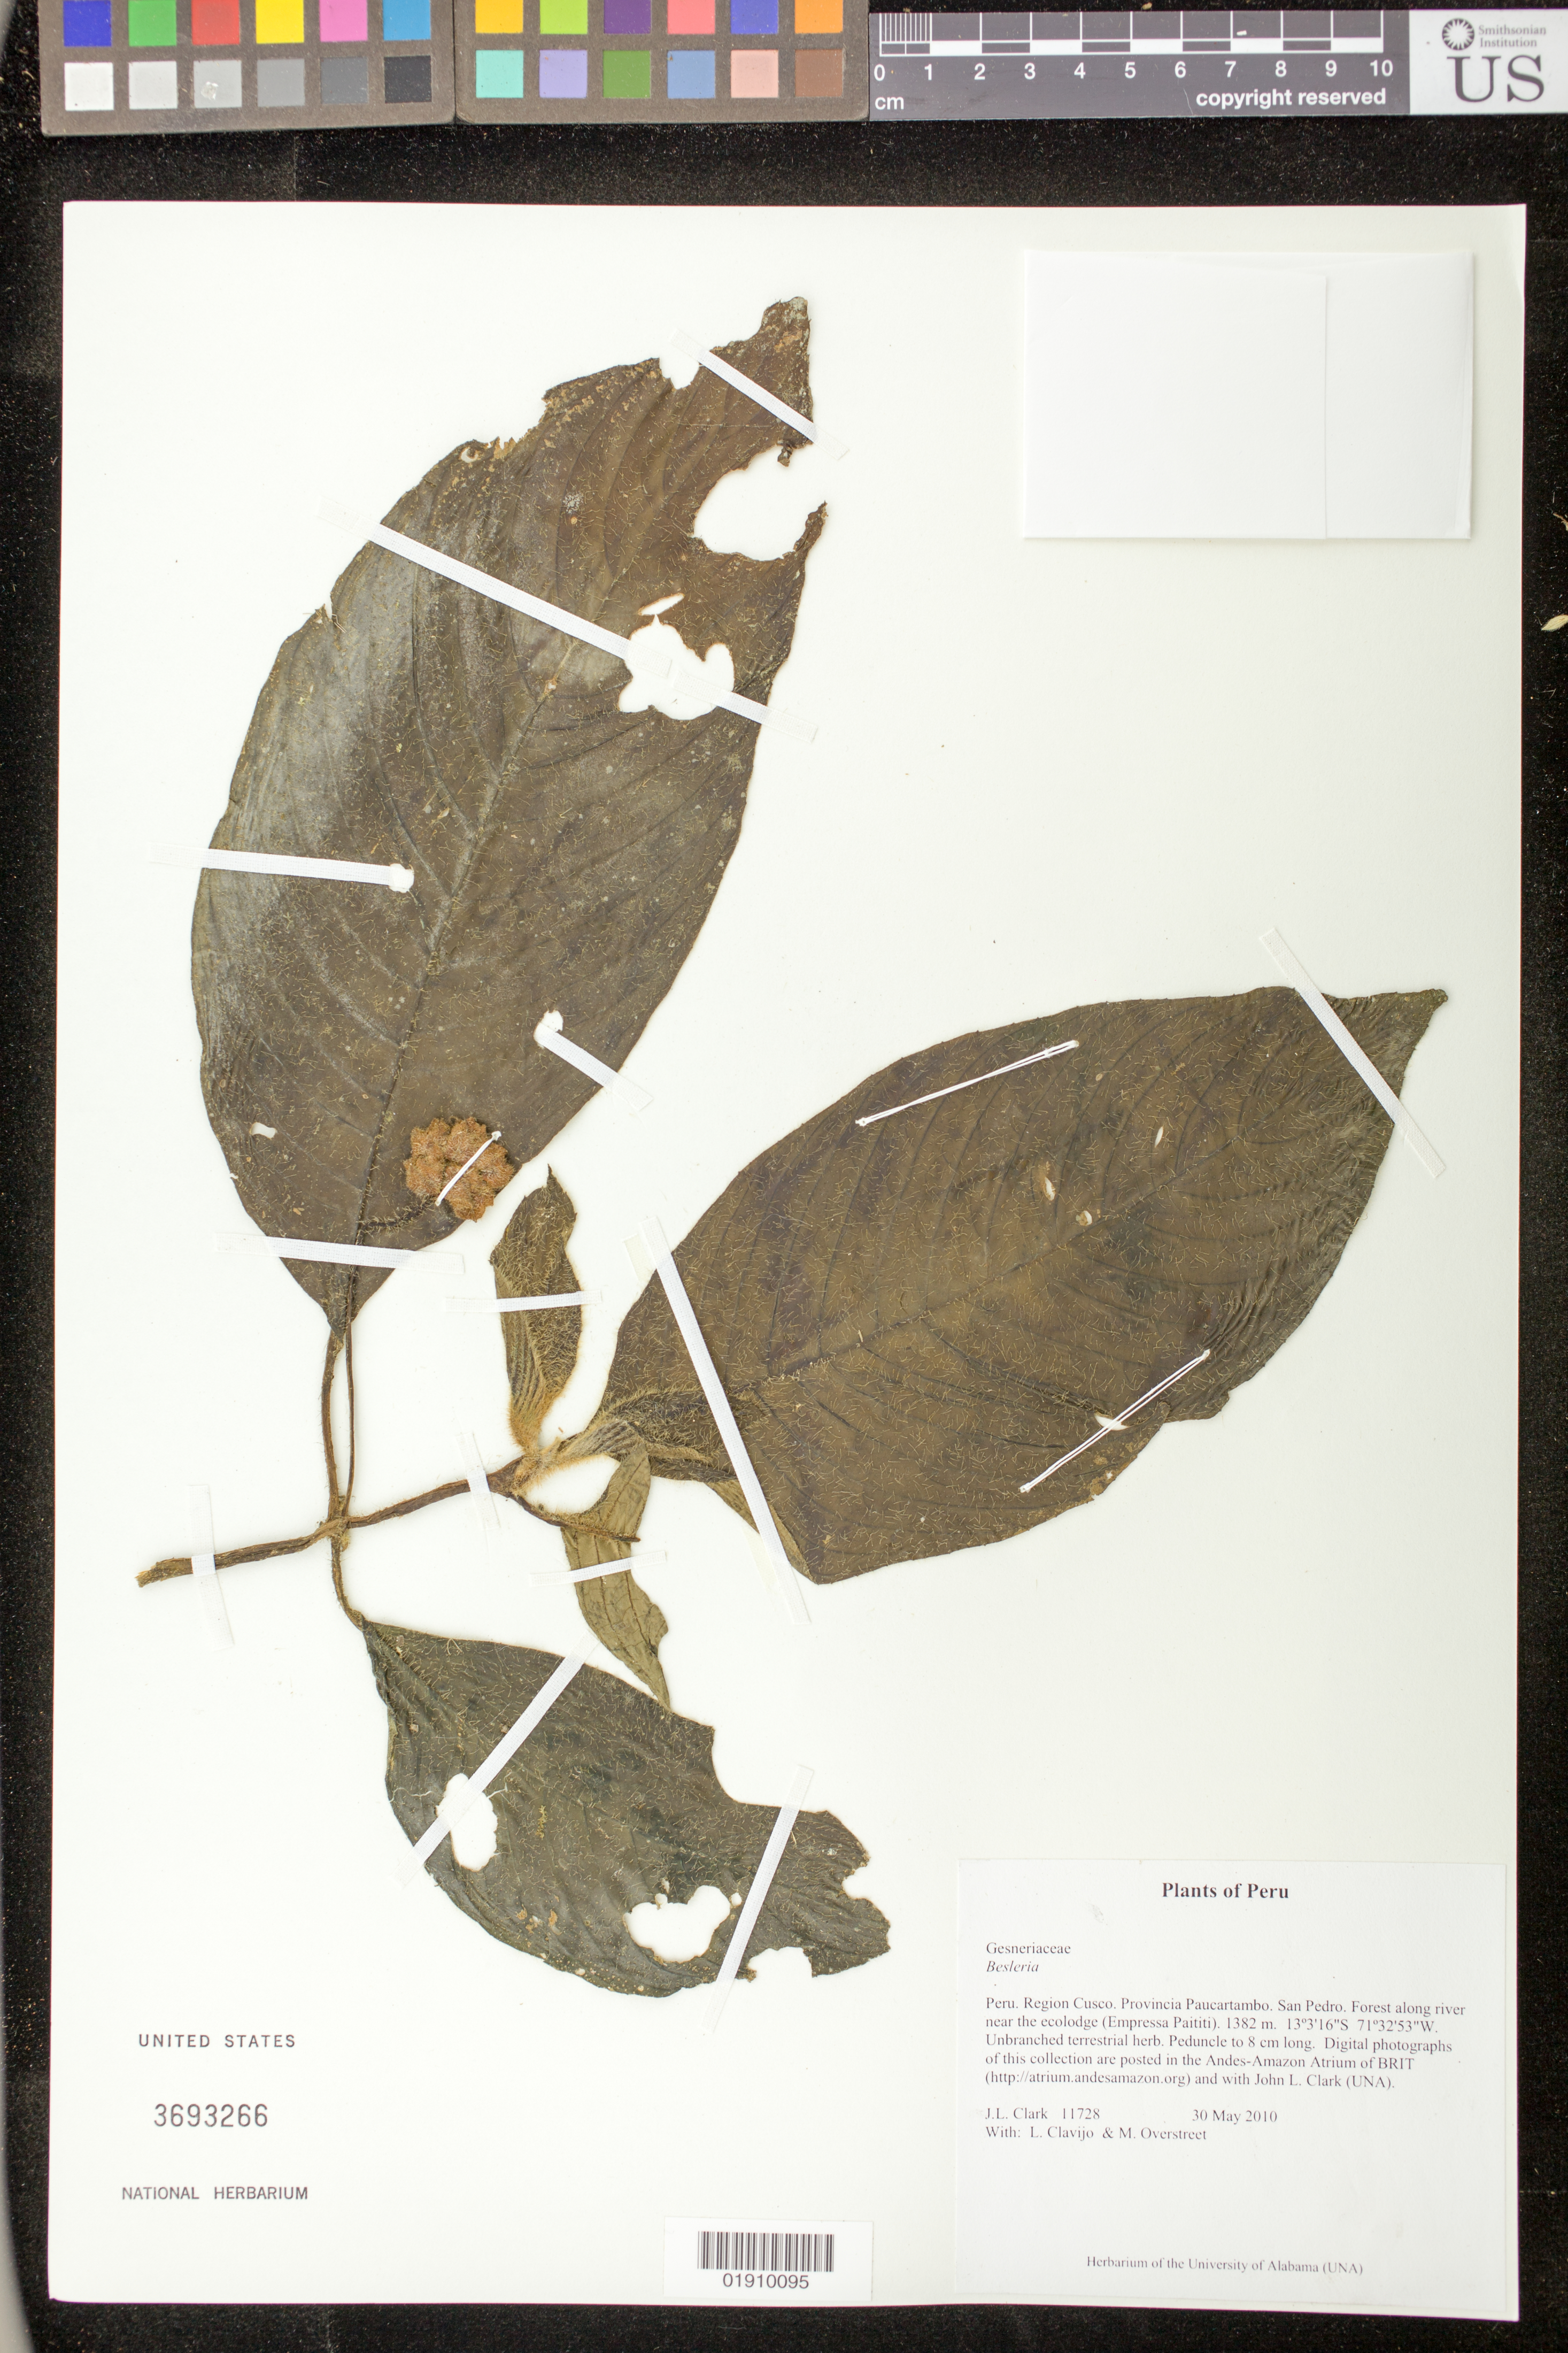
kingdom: Plantae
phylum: Tracheophyta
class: Magnoliopsida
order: Lamiales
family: Gesneriaceae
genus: Besleria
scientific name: Besleria sp.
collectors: J. L. Clark, M. Overstreet & L. Clavijo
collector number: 11728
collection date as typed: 30 May 2010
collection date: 2010-05-30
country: Peru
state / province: Cusco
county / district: Paucartambo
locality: San Pedro. Forest along river near the ecolodge (Empressa Paititi).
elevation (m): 1382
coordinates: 13 03 16 S, 71 32 53 W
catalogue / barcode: US 3693266